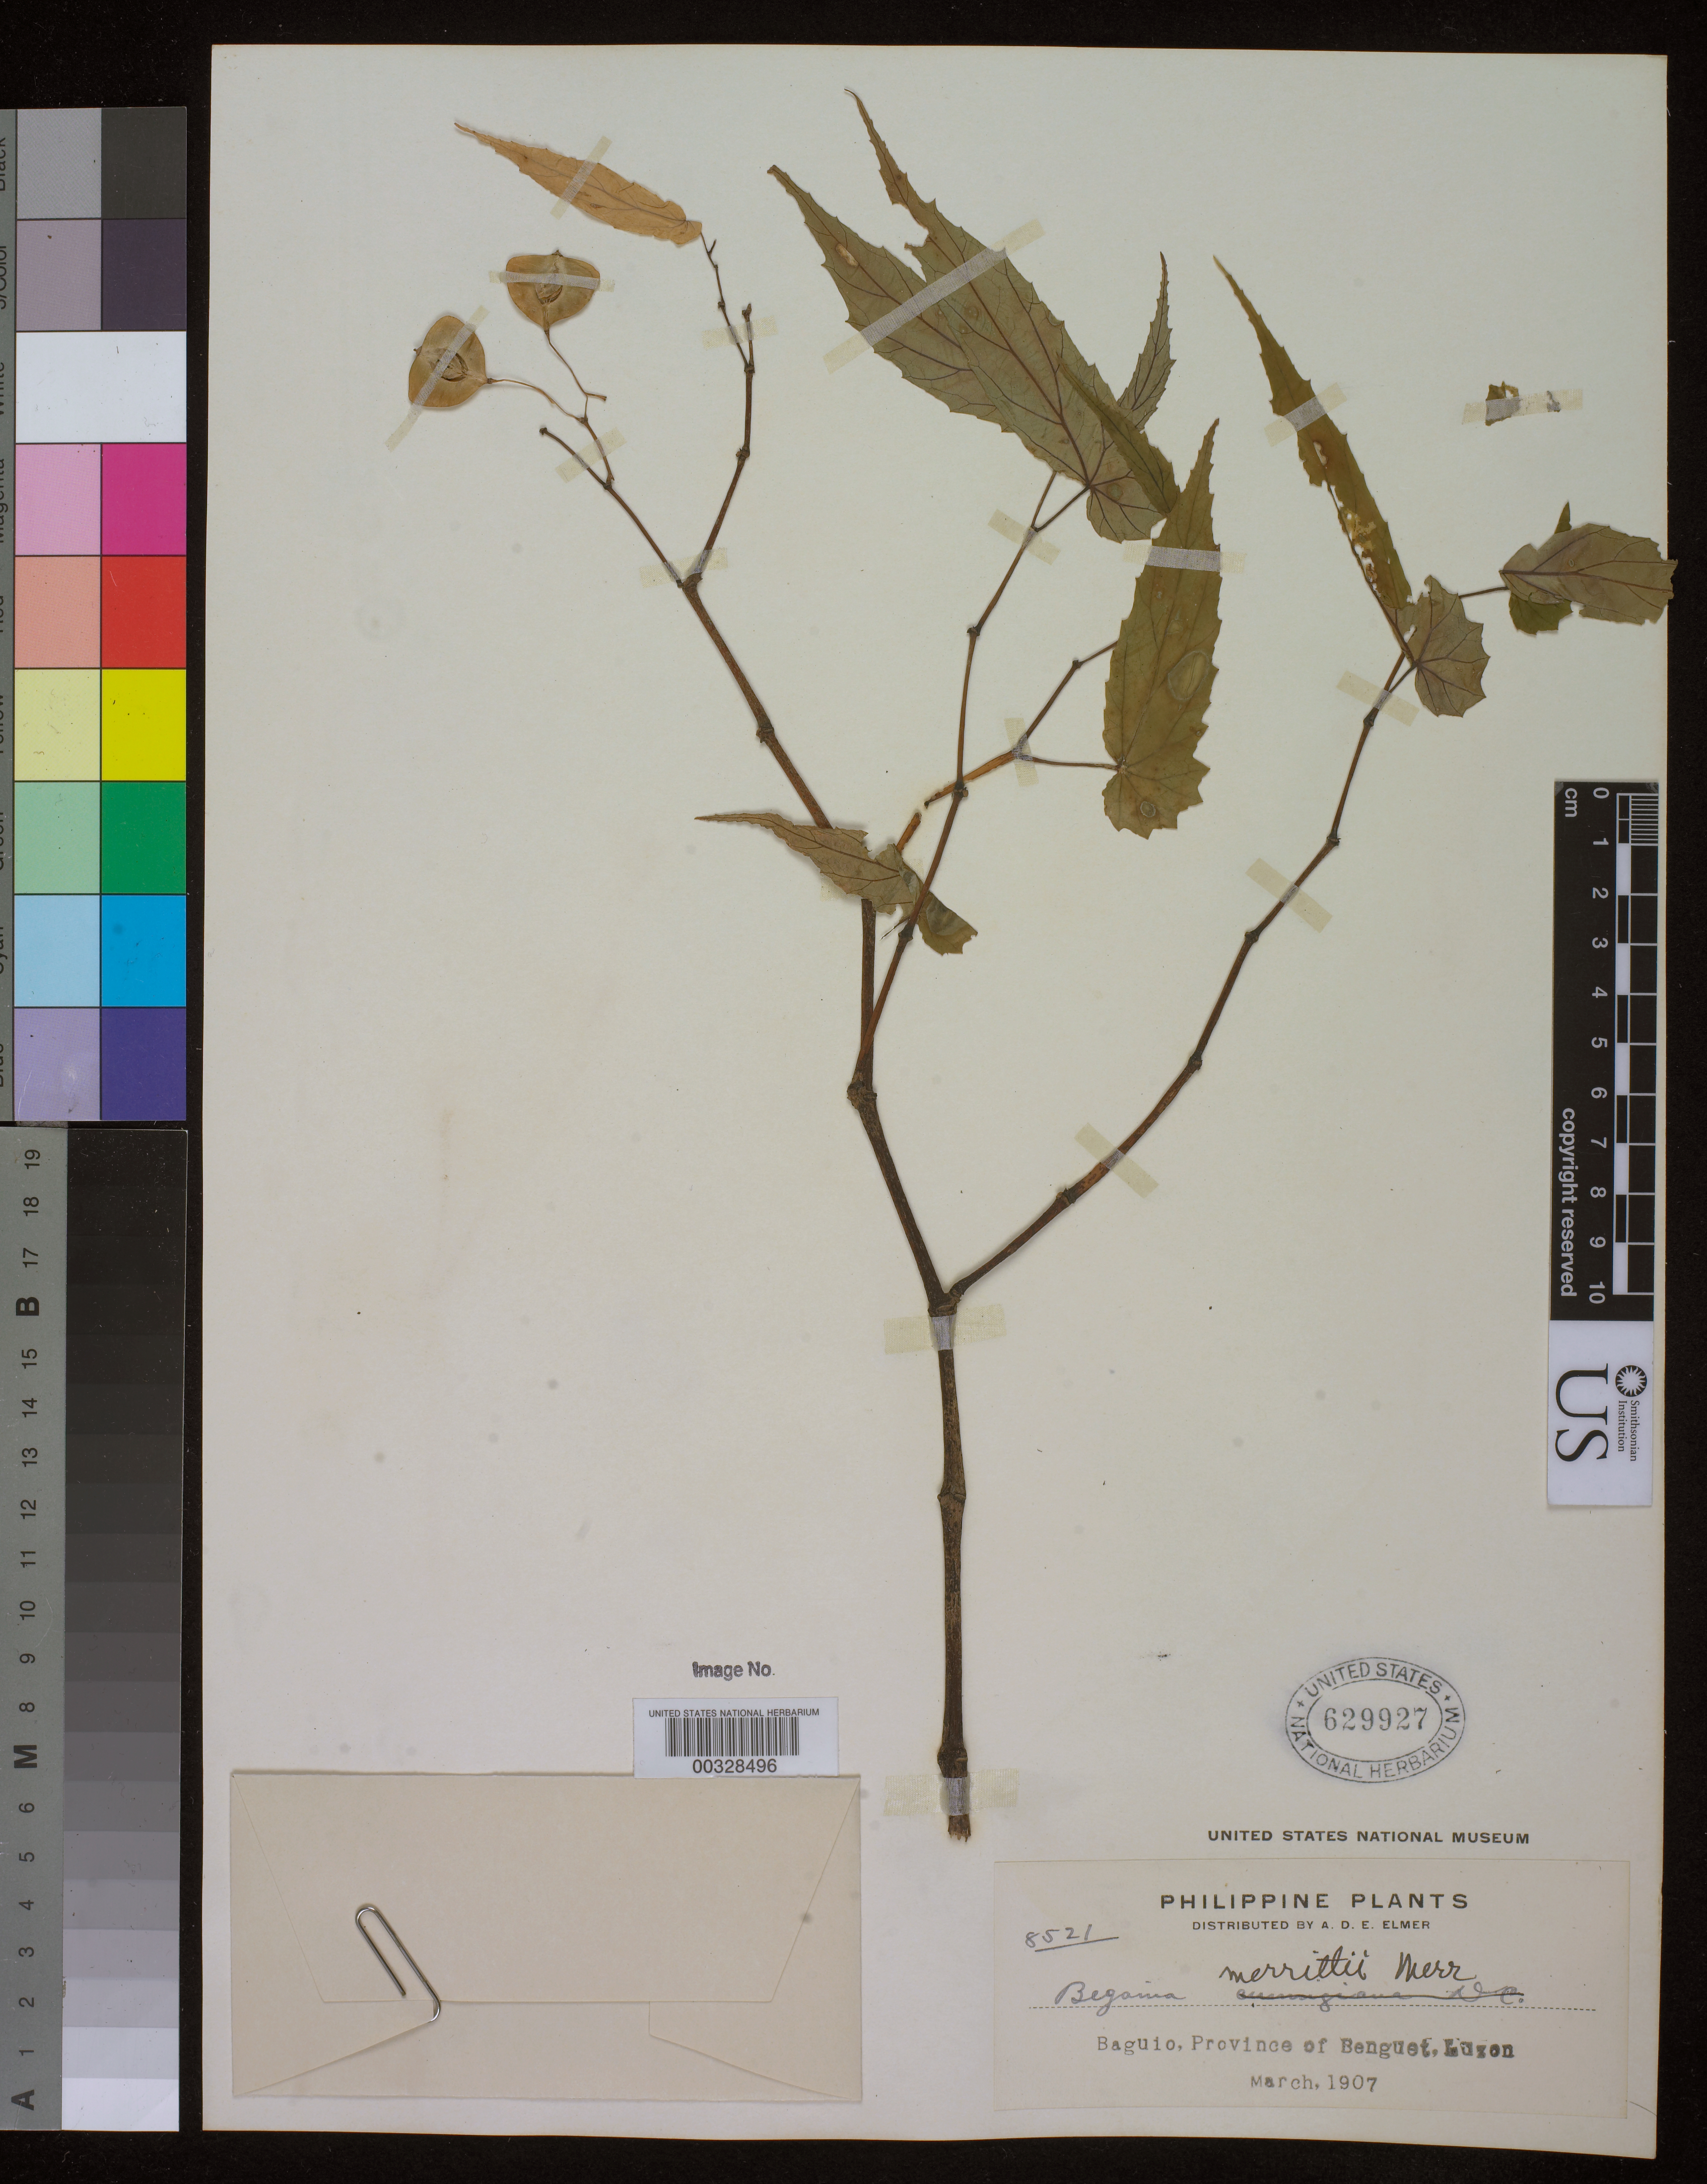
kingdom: Plantae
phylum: Tracheophyta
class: Magnoliopsida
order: Cucurbitales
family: Begoniaceae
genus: Begonia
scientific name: Begonia merrittii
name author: Merr.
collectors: A. D. E. Elmer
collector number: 8521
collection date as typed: Mar 1907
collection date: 1907-03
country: Philippines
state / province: Cordillera (Administrative Region)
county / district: Benguet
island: Luzon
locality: Baguio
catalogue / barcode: US 629927